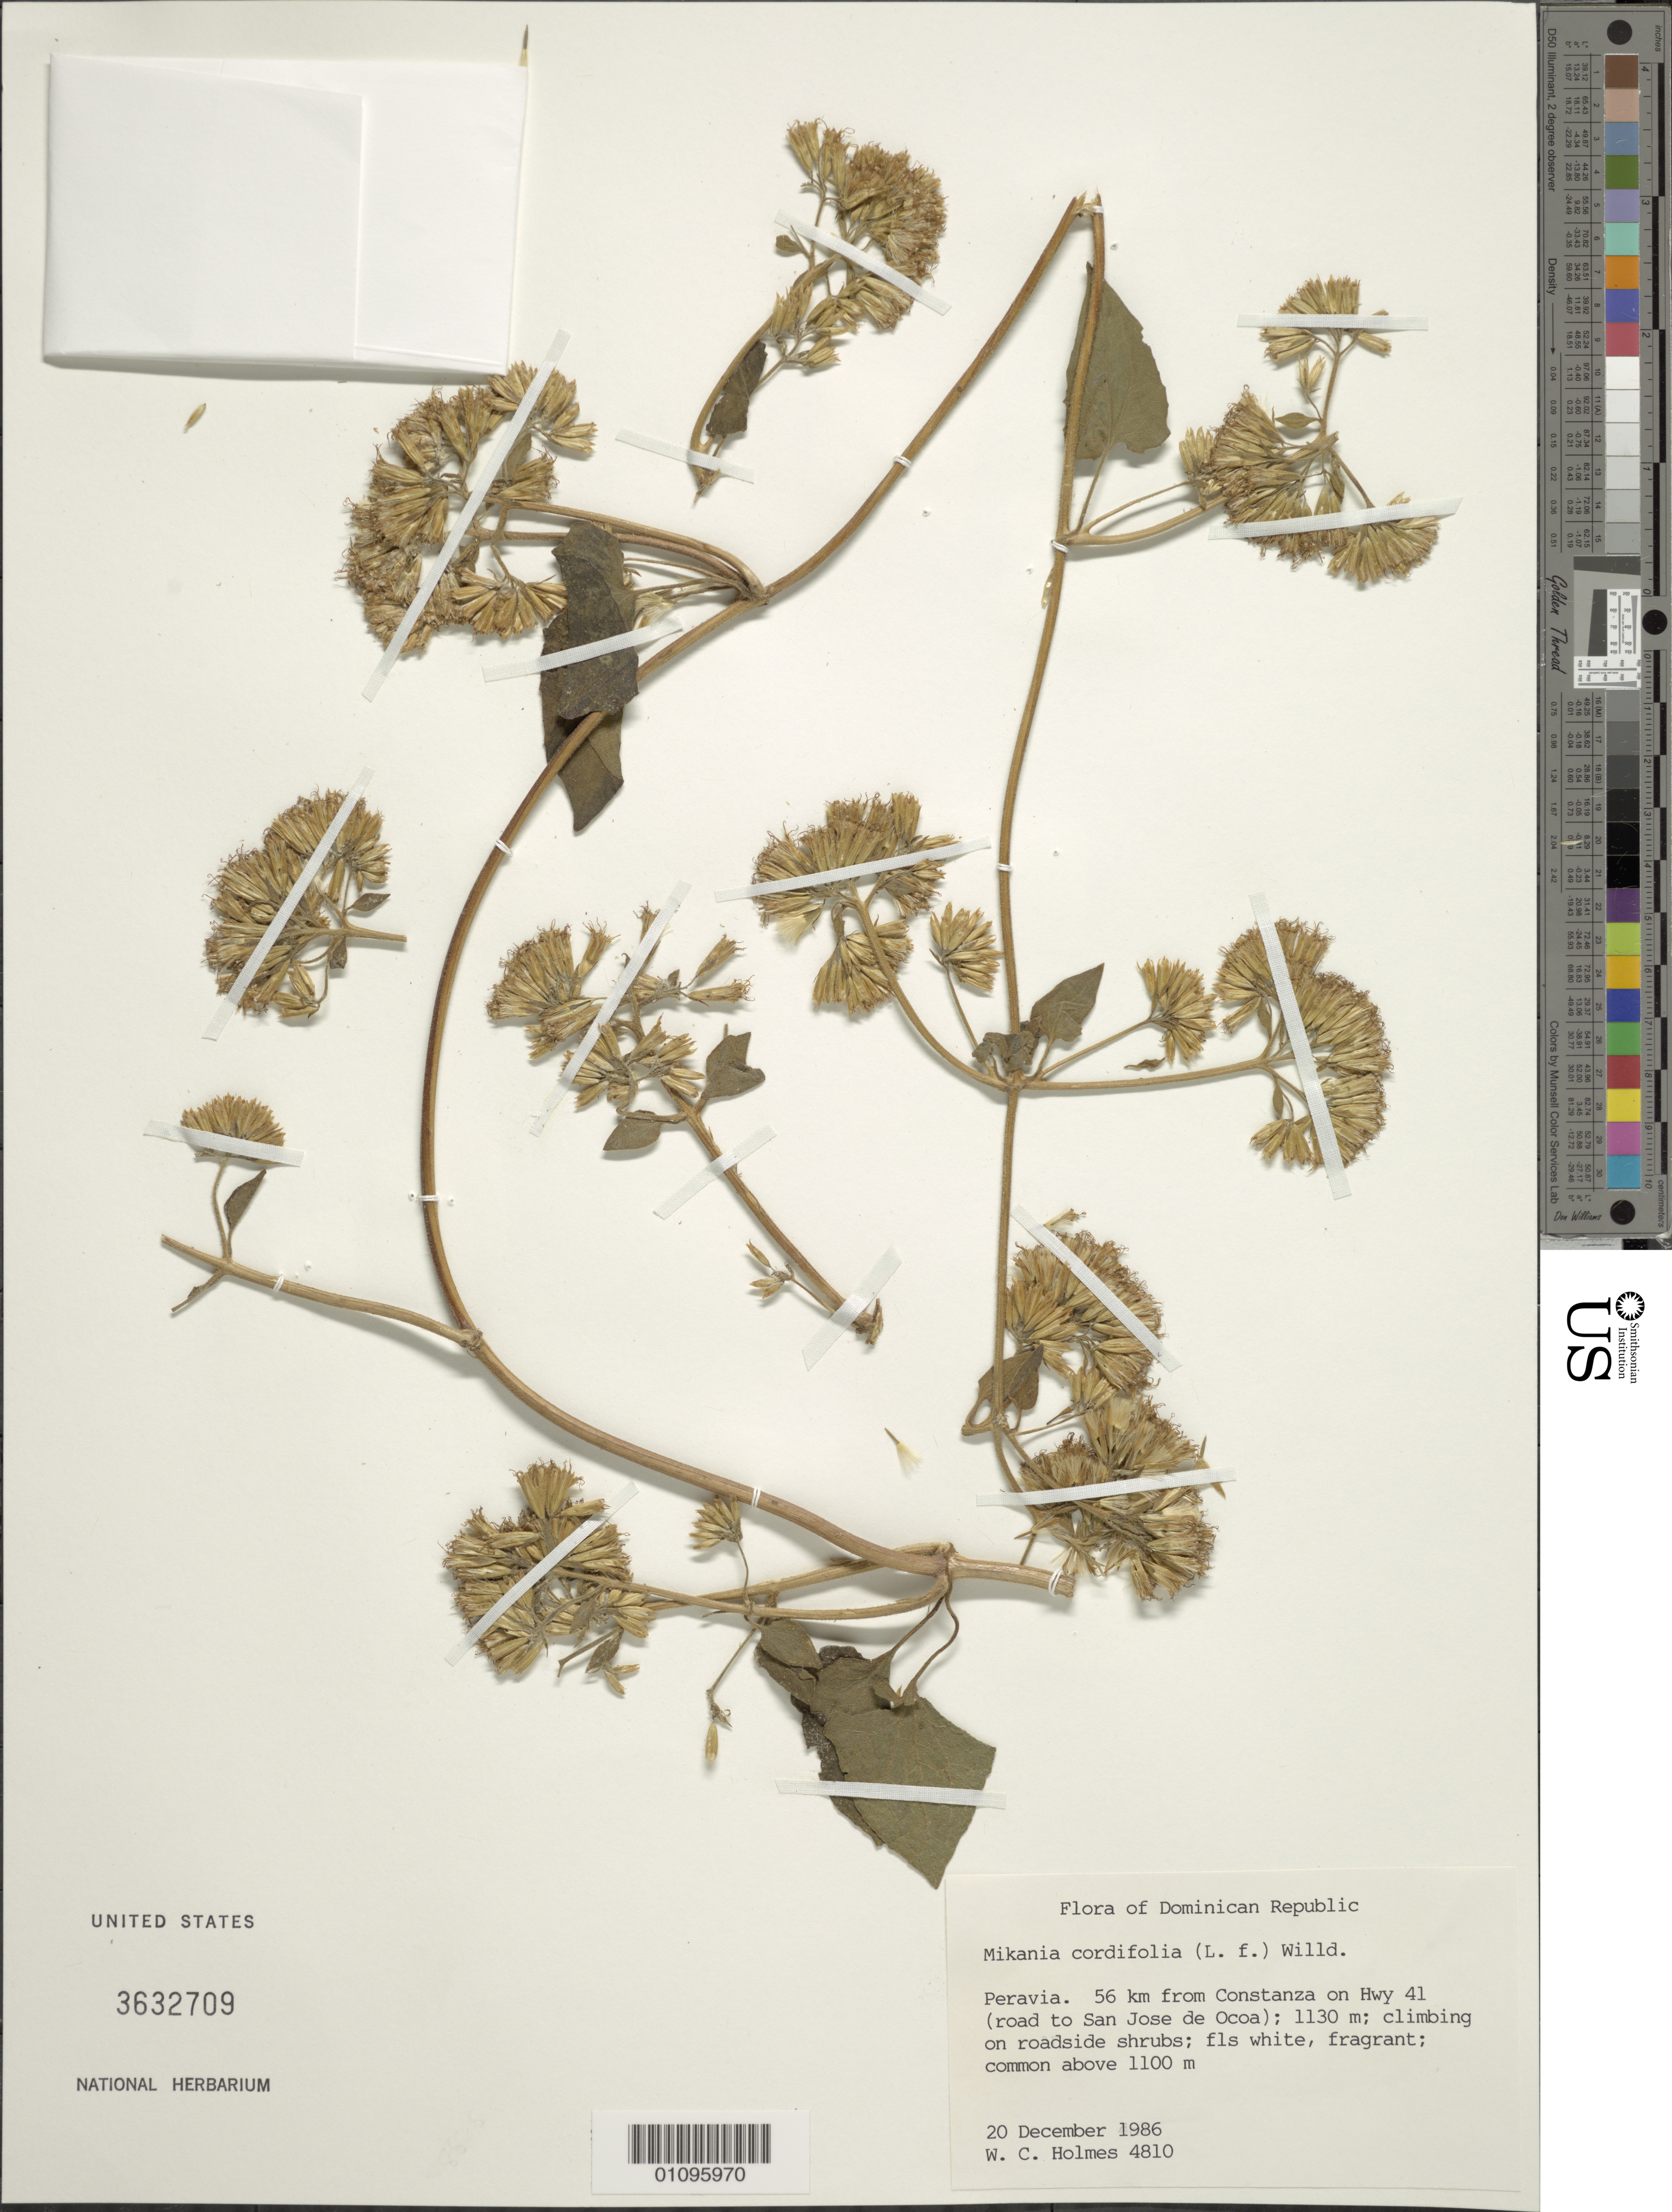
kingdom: Plantae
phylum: Tracheophyta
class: Magnoliopsida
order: Asterales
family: Asteraceae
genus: Mikania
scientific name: Mikania cordifolia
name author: Kunth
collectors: W. C. Holmes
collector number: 4810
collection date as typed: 20 Dec 1986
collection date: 1986-12-20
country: Dominican Republic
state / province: Peravia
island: Hispaniola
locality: Peravia, 56 km from Constanza on Hwy 41 (road to San Jose de Ocoa)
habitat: Climbing on roadside shrubs; common above 1100 m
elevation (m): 1130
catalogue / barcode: US 3632709